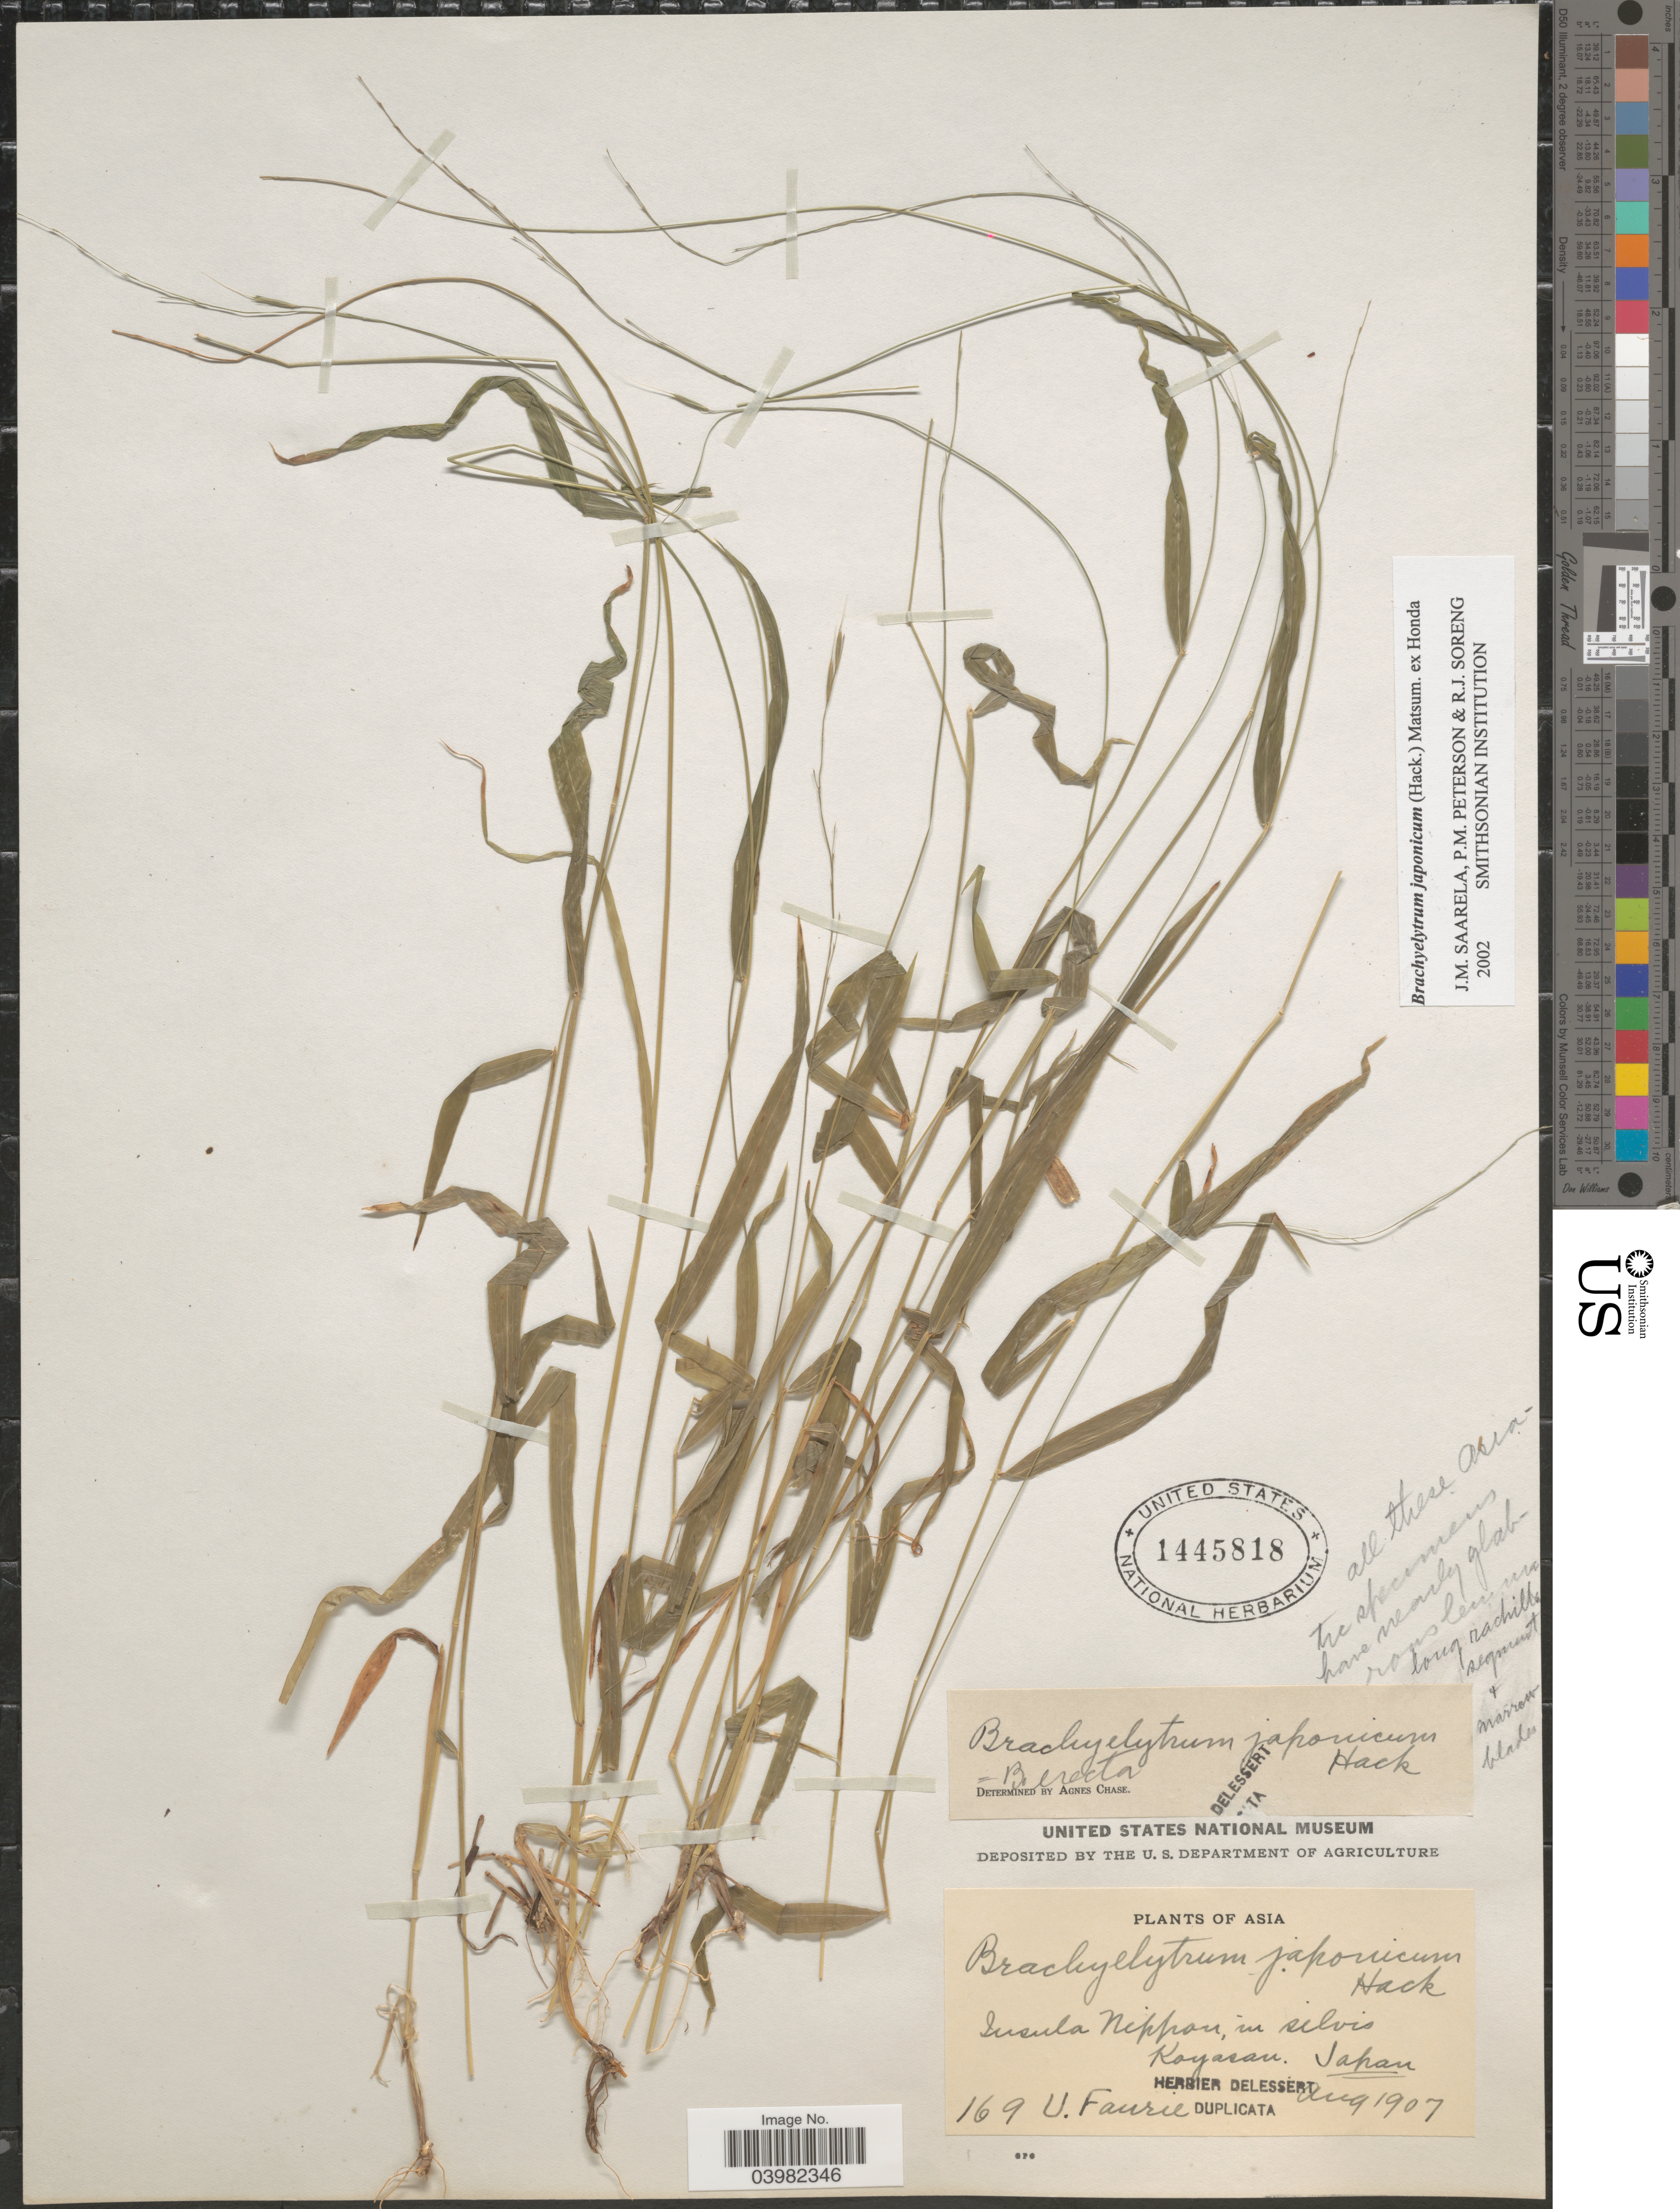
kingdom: Plantae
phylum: Tracheophyta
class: Liliopsida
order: Poales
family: Poaceae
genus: Brachyelytrum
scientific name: Brachyelytrum japonicum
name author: (Hack.) Matsum. ex Honda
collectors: U. Faurie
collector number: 169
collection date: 1907-08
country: Japan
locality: Insula Nippon, in silvis. Koyasan.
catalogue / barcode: US 1445818